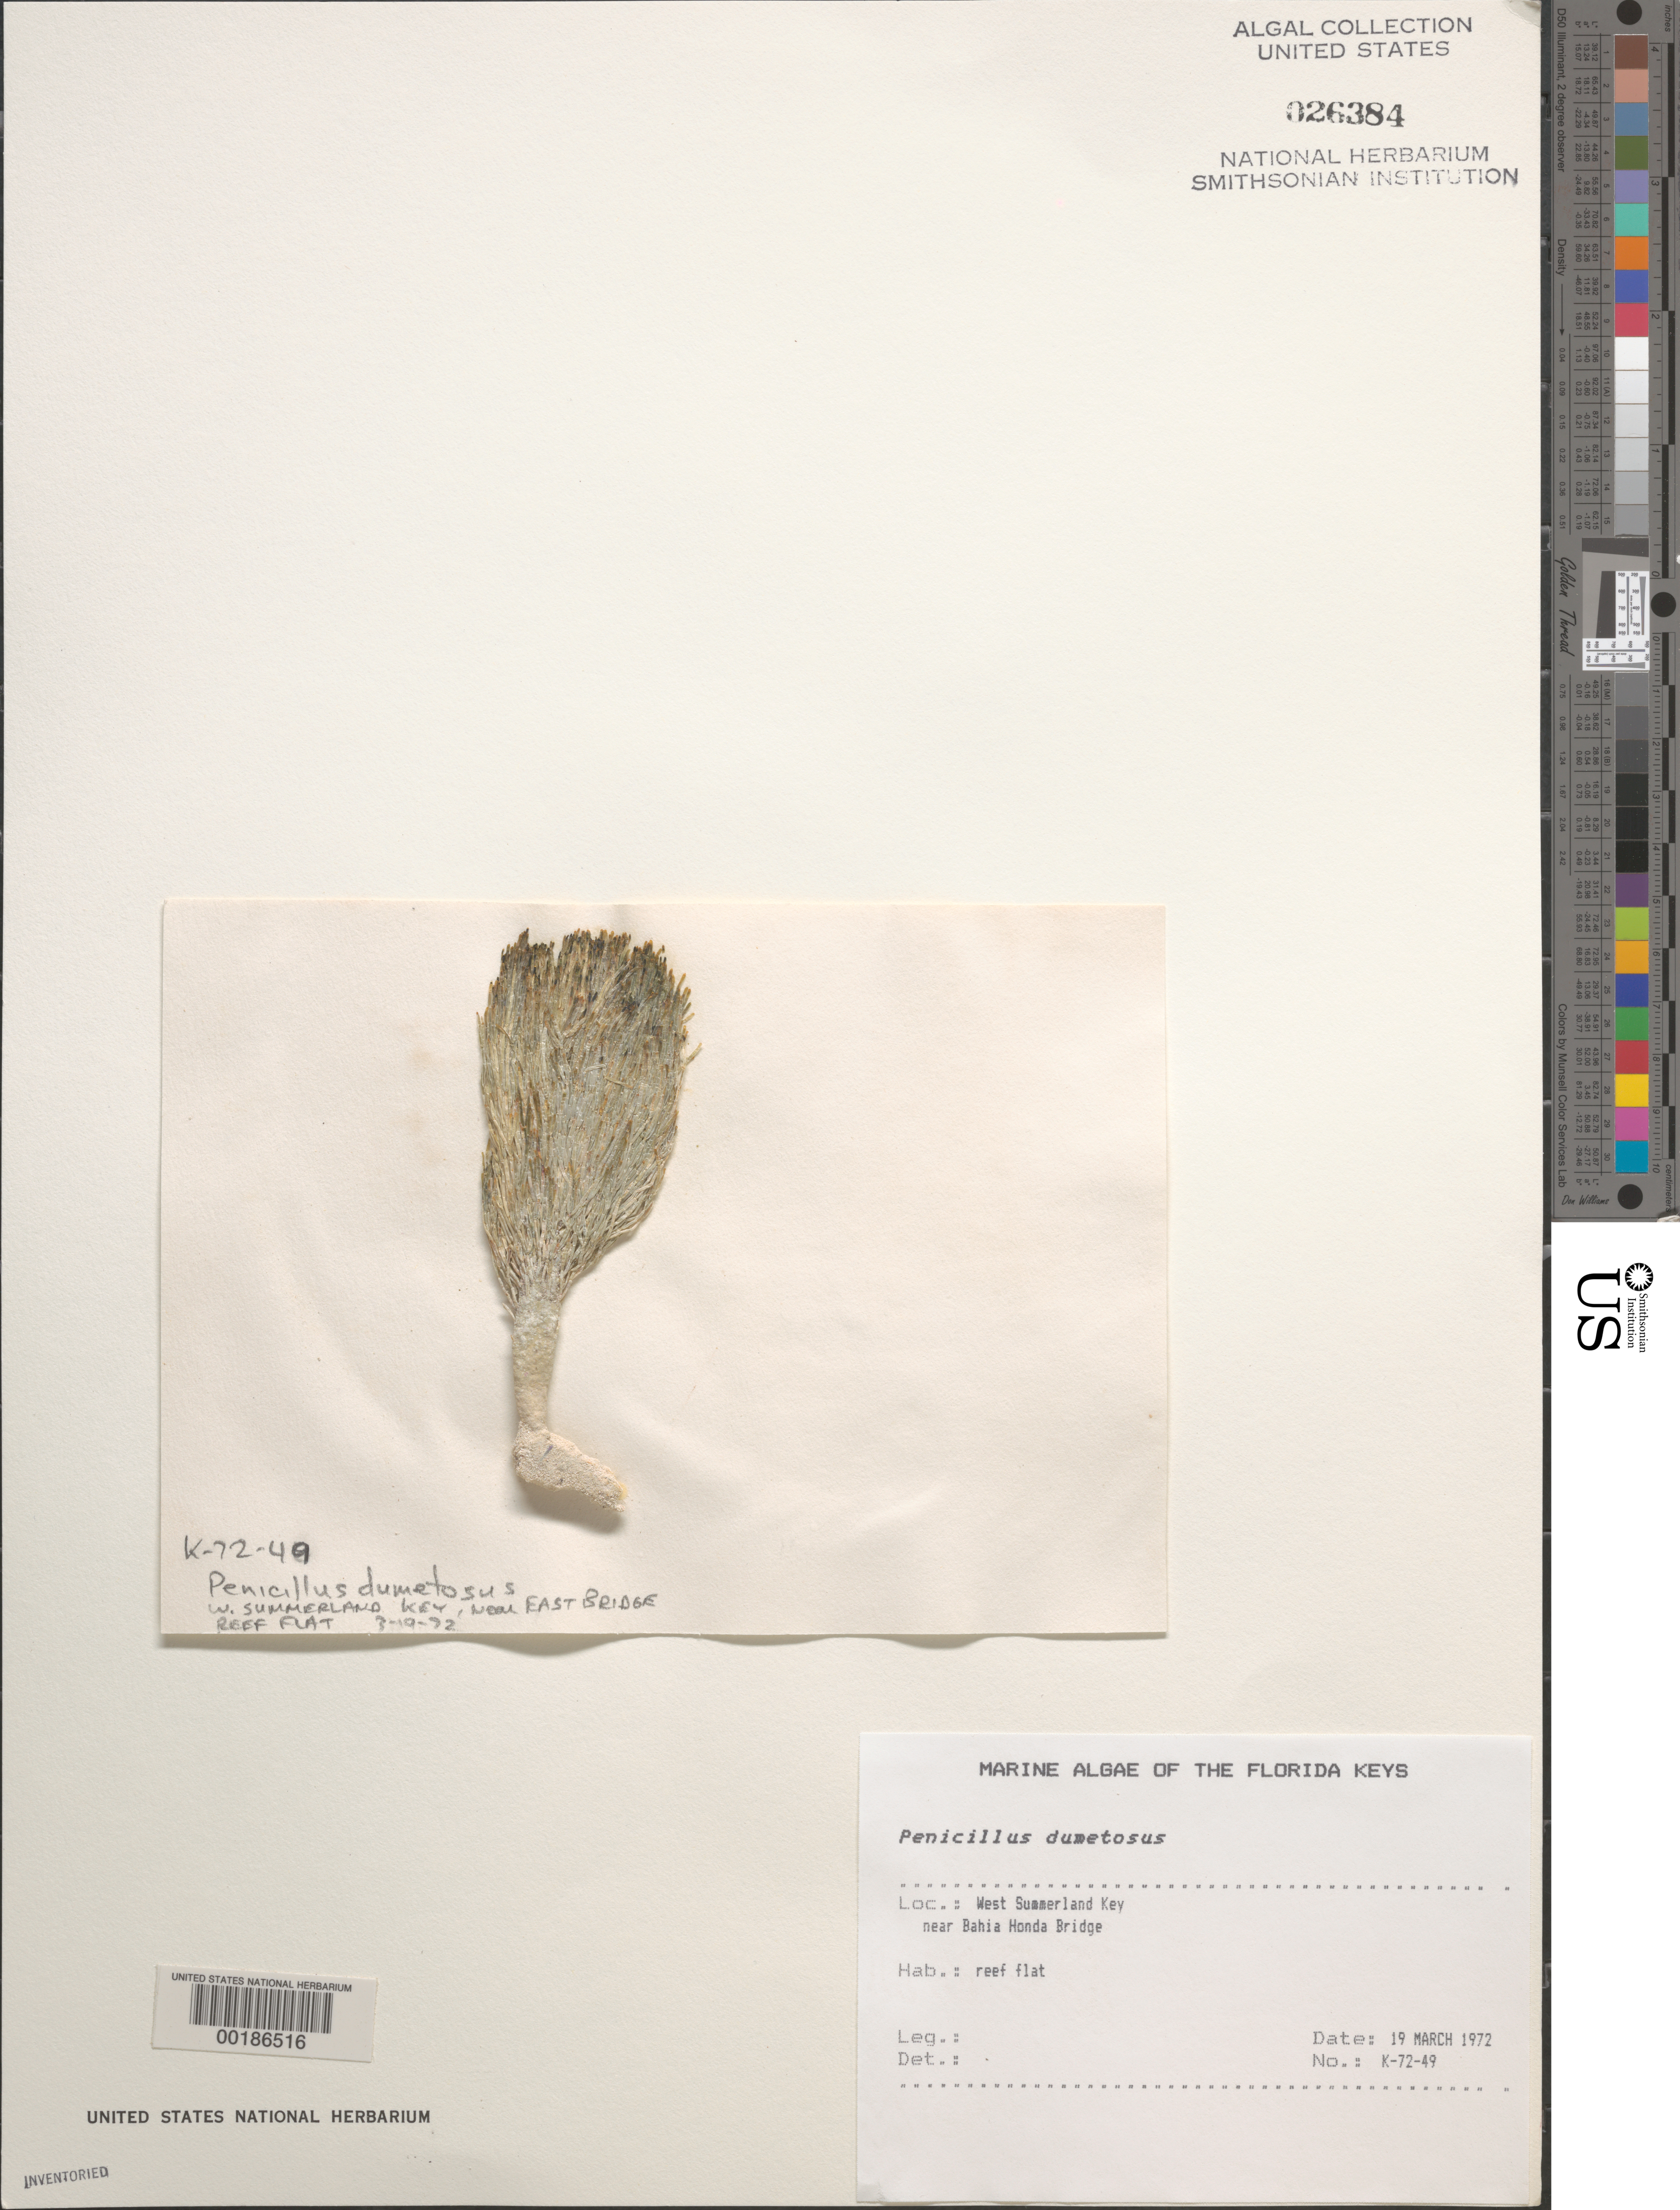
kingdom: Plantae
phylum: Chlorophyta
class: Ulvophyceae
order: Bryopsidales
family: Udoteaceae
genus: Penicillus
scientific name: Penicillus dumetosus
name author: (J.V.Lamouroux) Blainville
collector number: K-72-49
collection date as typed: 19 Mar 1972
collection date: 1972-03-19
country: United States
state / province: Florida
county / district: Monroe County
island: West Summerland Key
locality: Near Bahia Honda Bridge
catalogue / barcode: US 26384